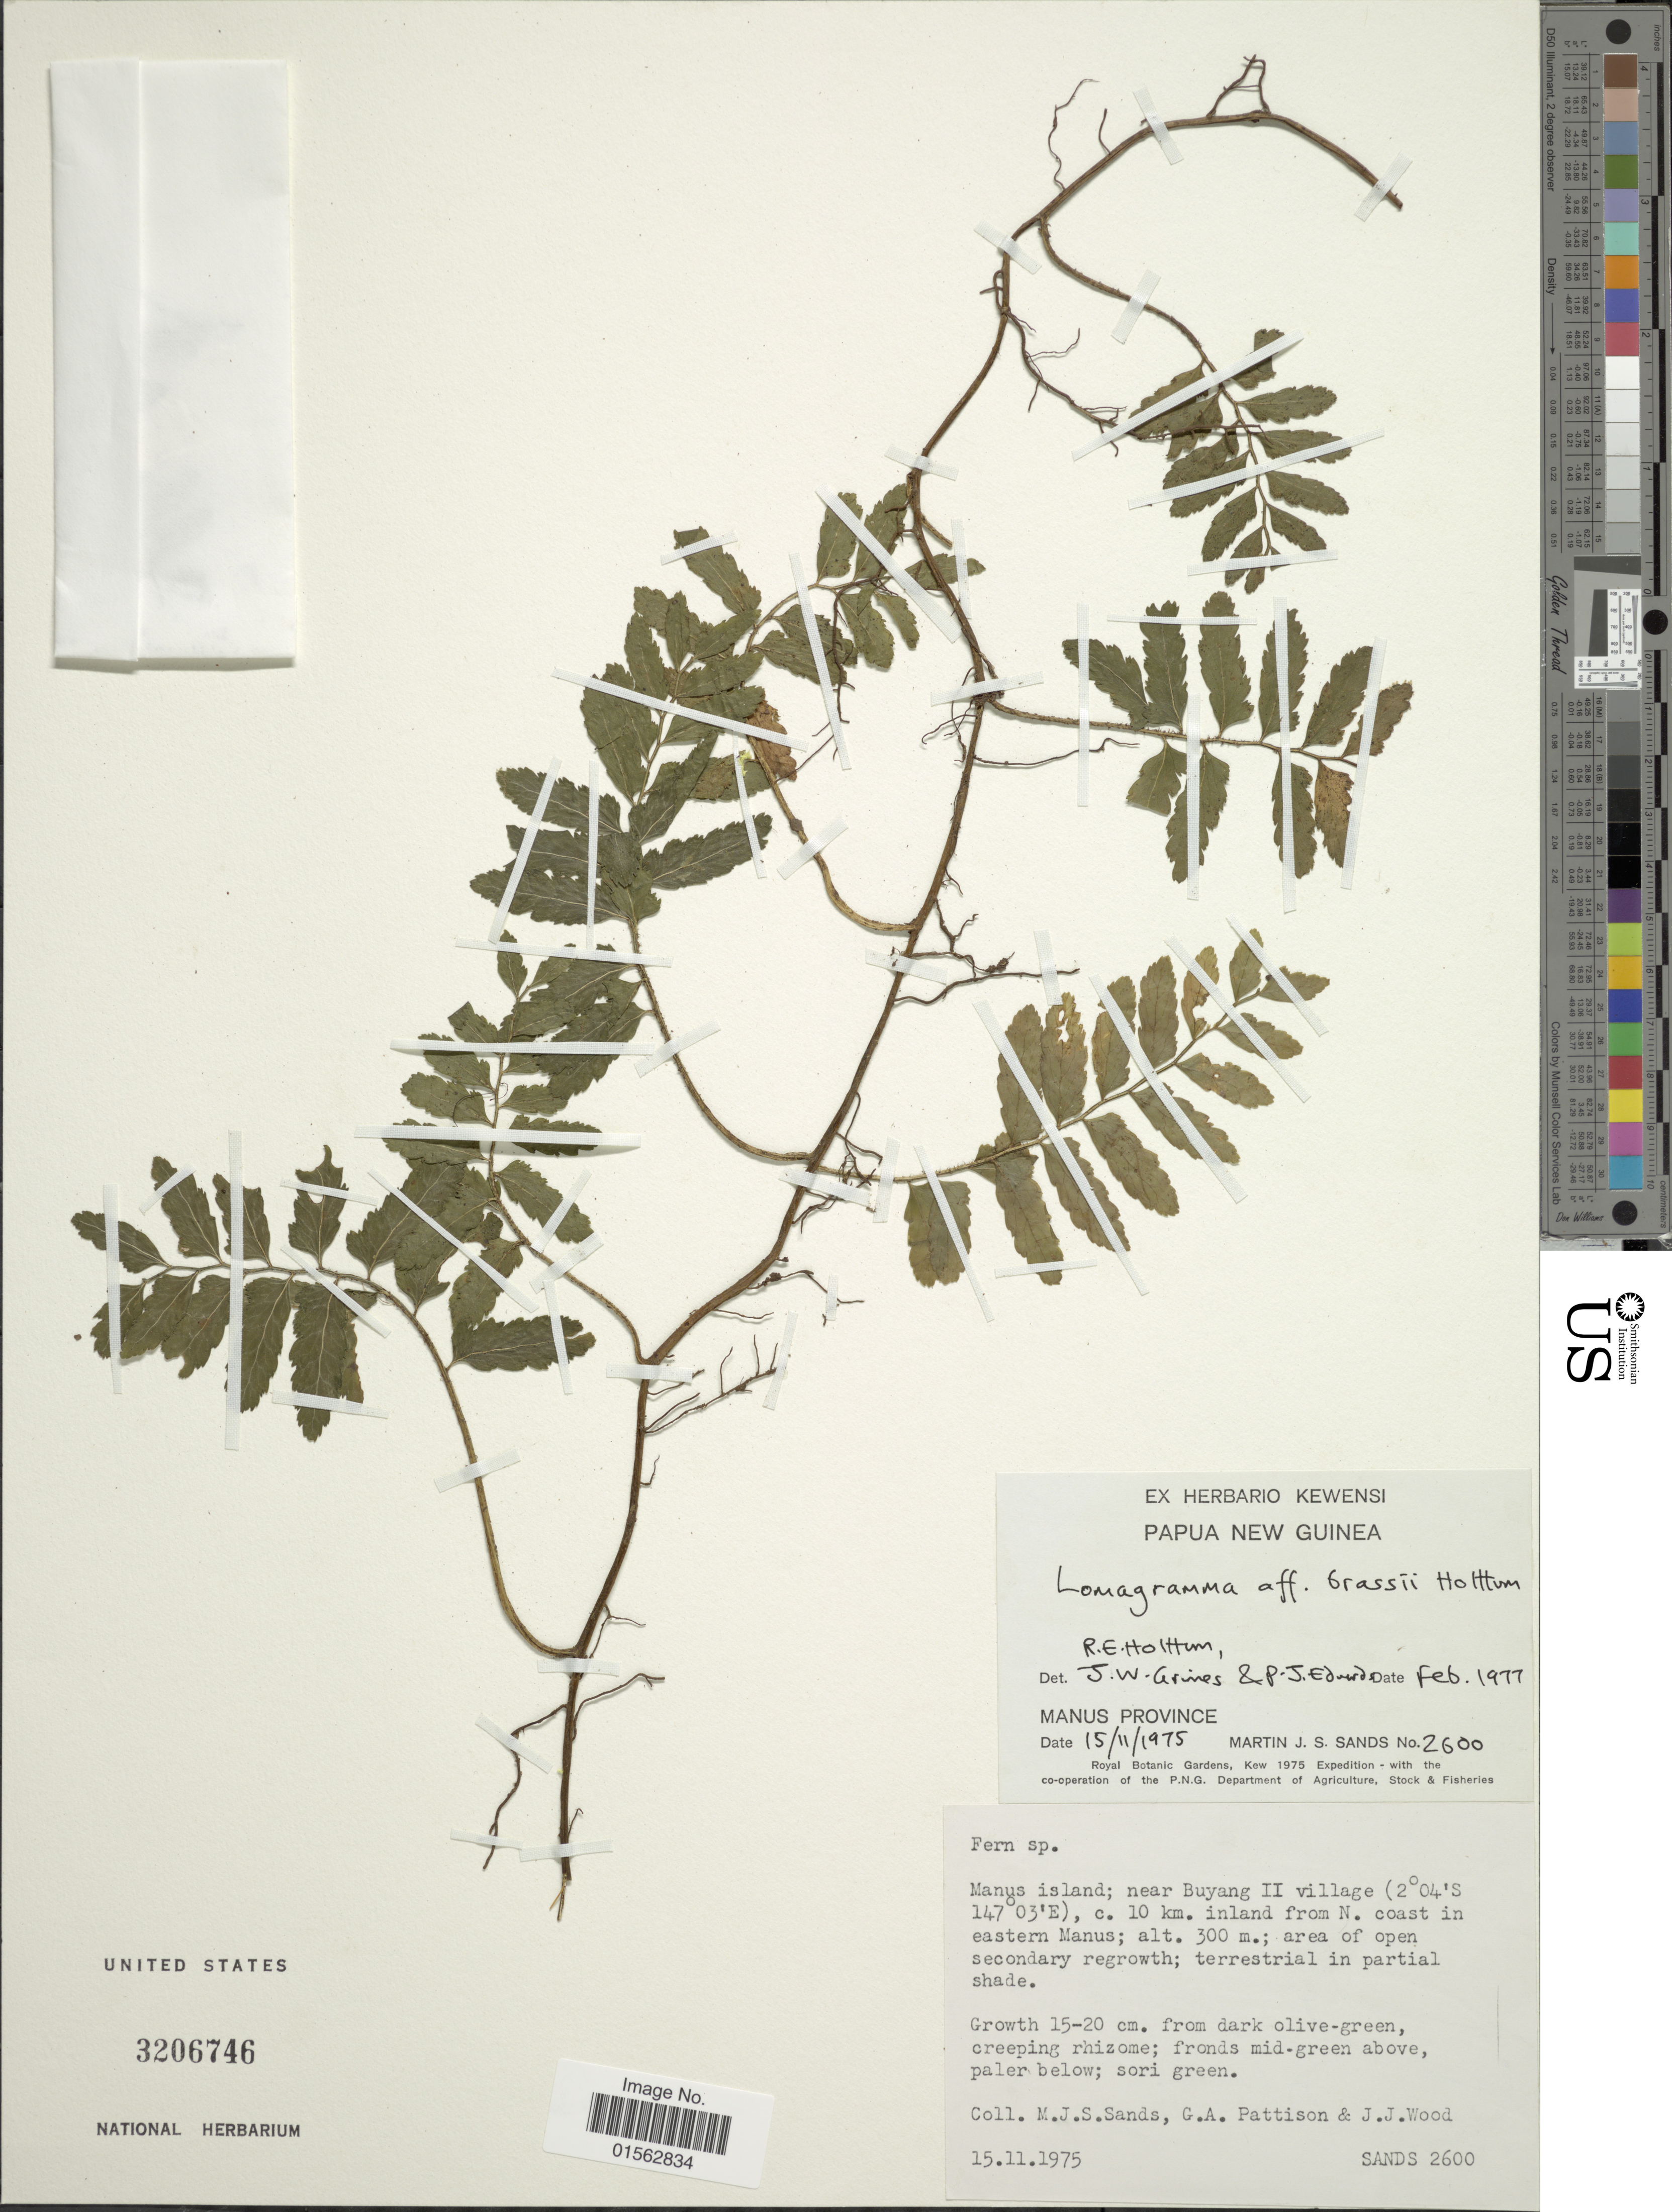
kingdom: Plantae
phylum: Tracheophyta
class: Polypodiopsida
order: Polypodiales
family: Dryopteridaceae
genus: Lomagramma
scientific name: Lomagramma brassii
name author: Holttum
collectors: M. Sands, G. Pattison & J. Wood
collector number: SANDS2600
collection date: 1975-11-15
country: Papua New Guinea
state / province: Manus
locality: Manus island; near Buyang II village, inland from N. coast in eastern Manus, are of open secondary regrowth; terrestrial in partial shade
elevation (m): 300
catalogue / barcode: US 3206746